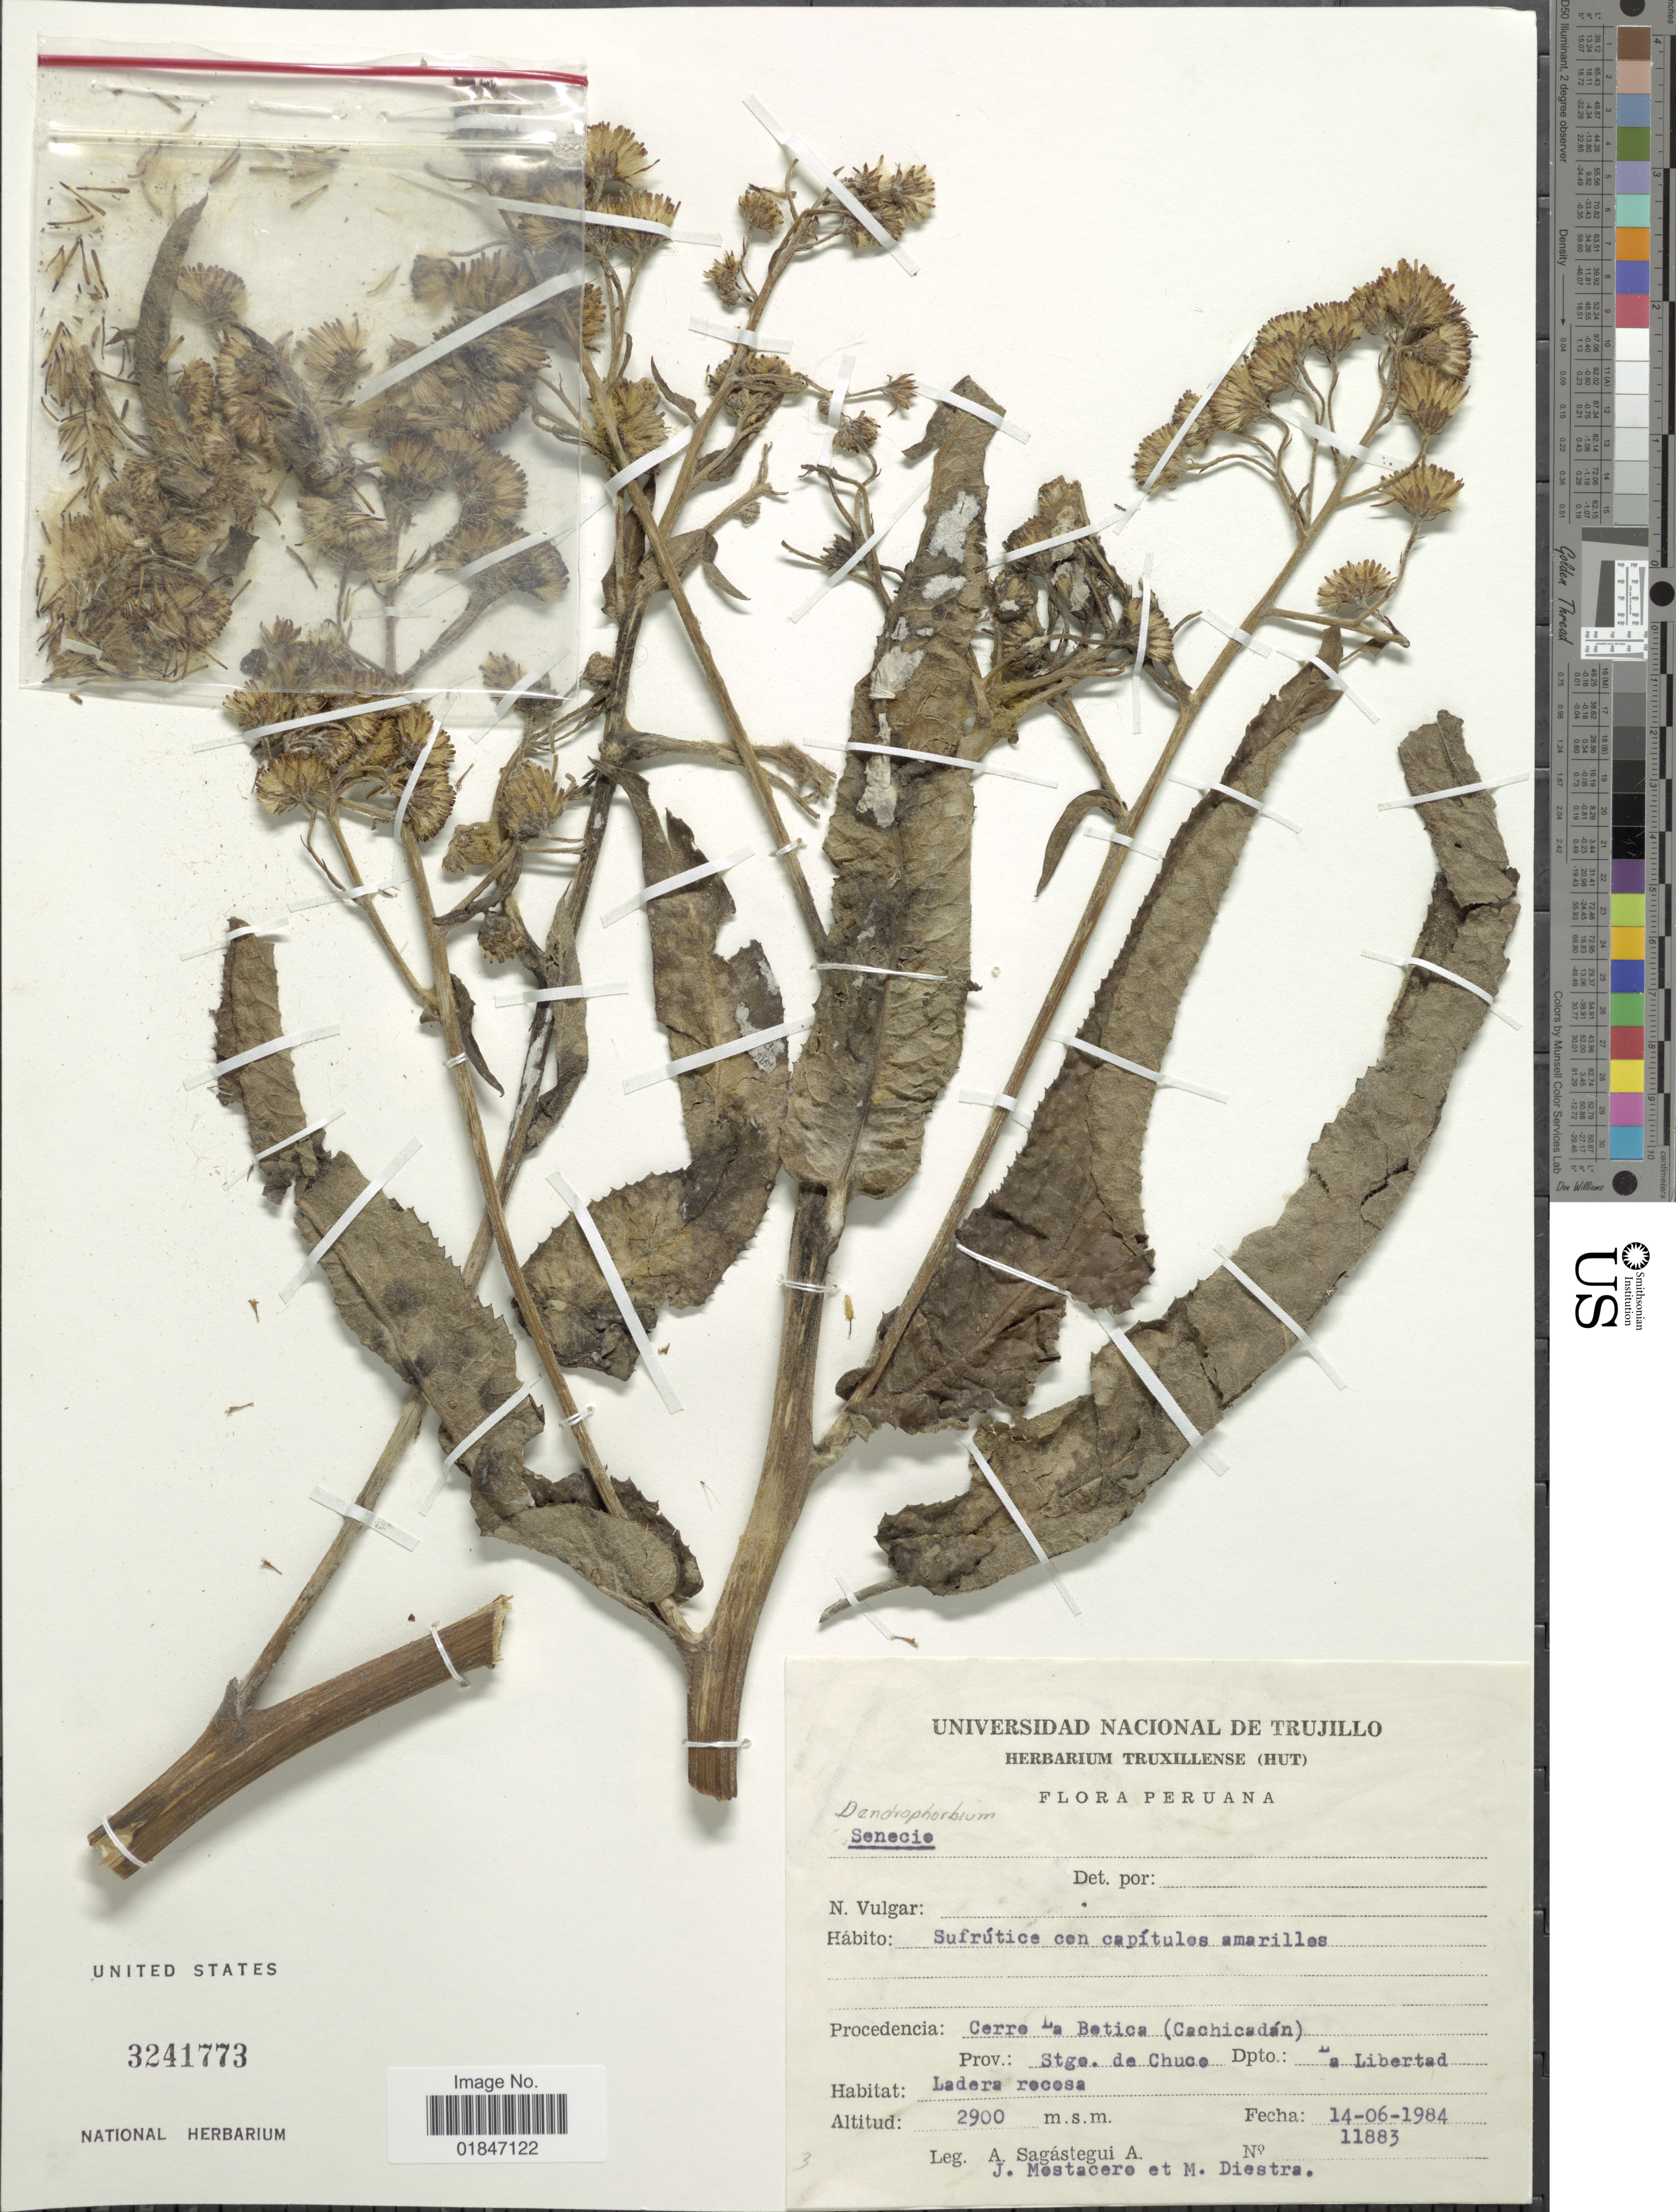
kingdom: Plantae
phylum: Tracheophyta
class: Magnoliopsida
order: Asterales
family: Asteraceae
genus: Dendrophorbium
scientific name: Dendrophorbium sp.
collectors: A. Sagástegui A., J. Mostacero & M. Diestra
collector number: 11883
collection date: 1984-06-14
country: Peru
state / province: La Libertad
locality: Procedencia: Cerre La Betica (Cachicadan) Prov.: Stgo. de Chuco, Dpto: La Libertad.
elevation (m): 2900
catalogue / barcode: US 3241773